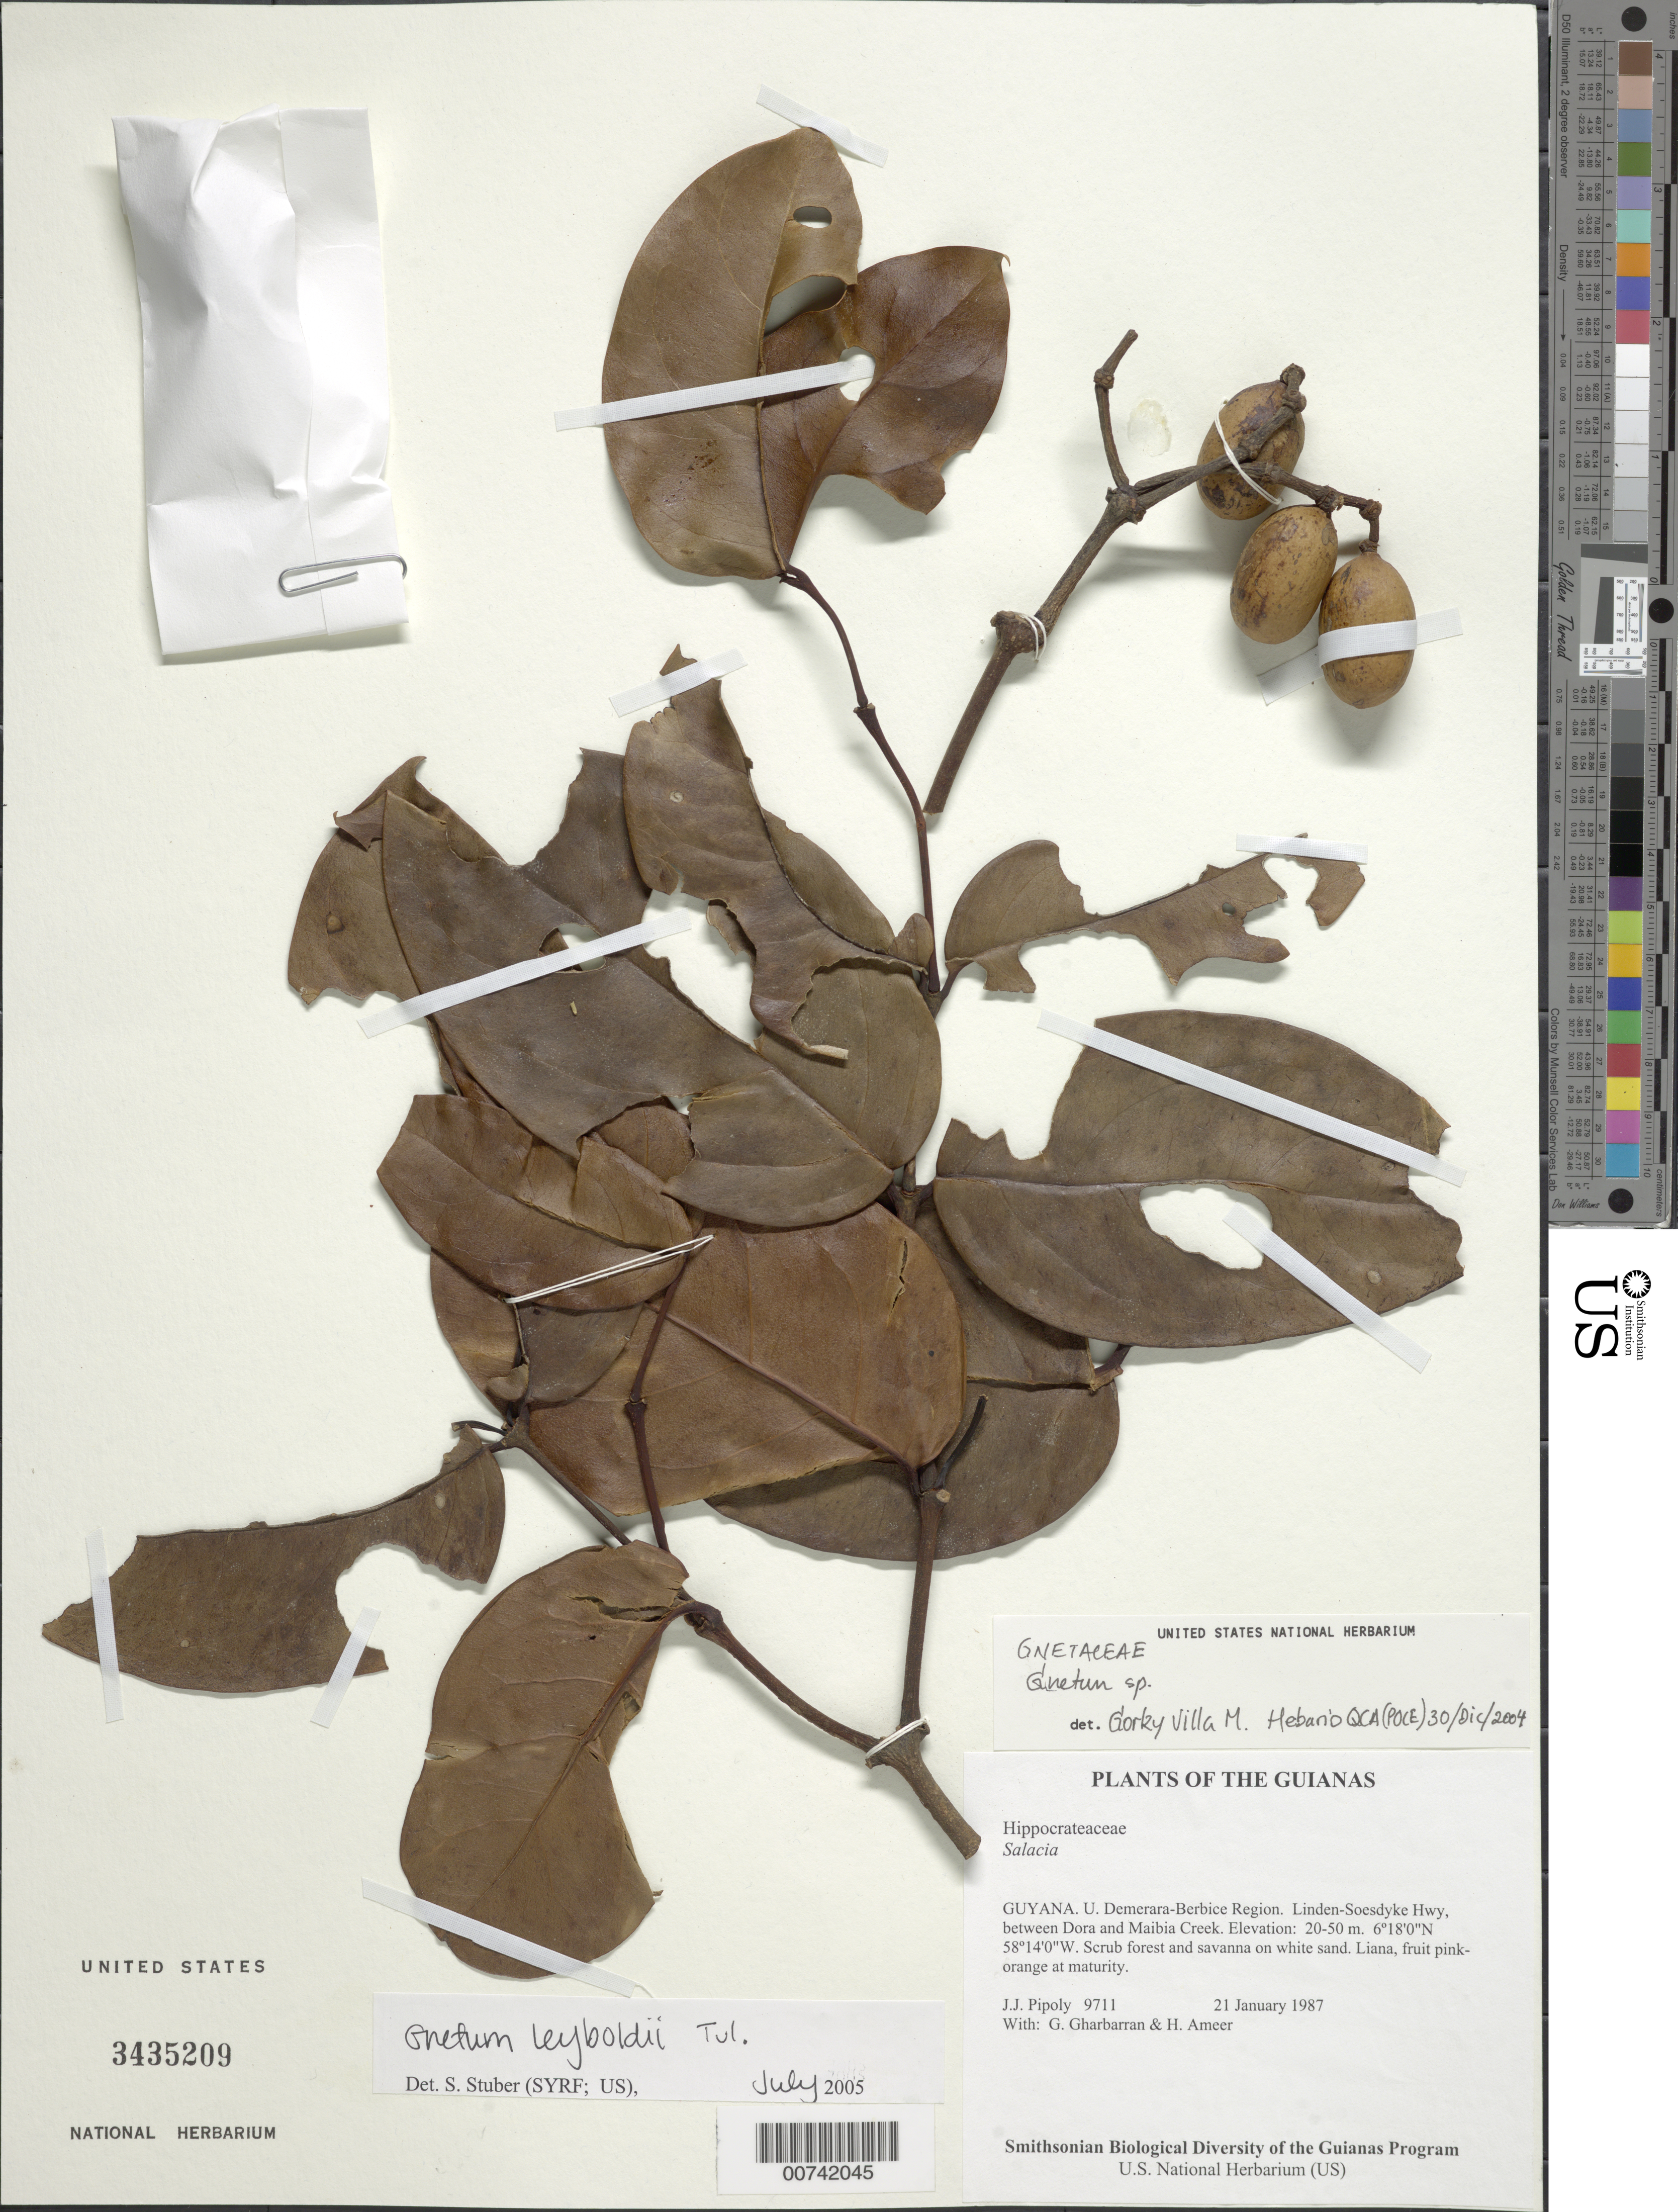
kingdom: Plantae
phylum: Tracheophyta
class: Gnetopsida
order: Gnetales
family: Gnetaceae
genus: Gnetum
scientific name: Gnetum leyboldii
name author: Tul.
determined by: Stuber, S.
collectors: J. J. Pipoly, G. Gharbarran & H. Ameer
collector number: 9711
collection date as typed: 21 January 1987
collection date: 1987-01-21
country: Guyana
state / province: U. Demerara-Berbice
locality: Linden-Soesdyke Hwy, between Dora and Maibia Creek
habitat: Scrub forest and savanna on white sand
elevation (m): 20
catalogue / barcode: US 3435209